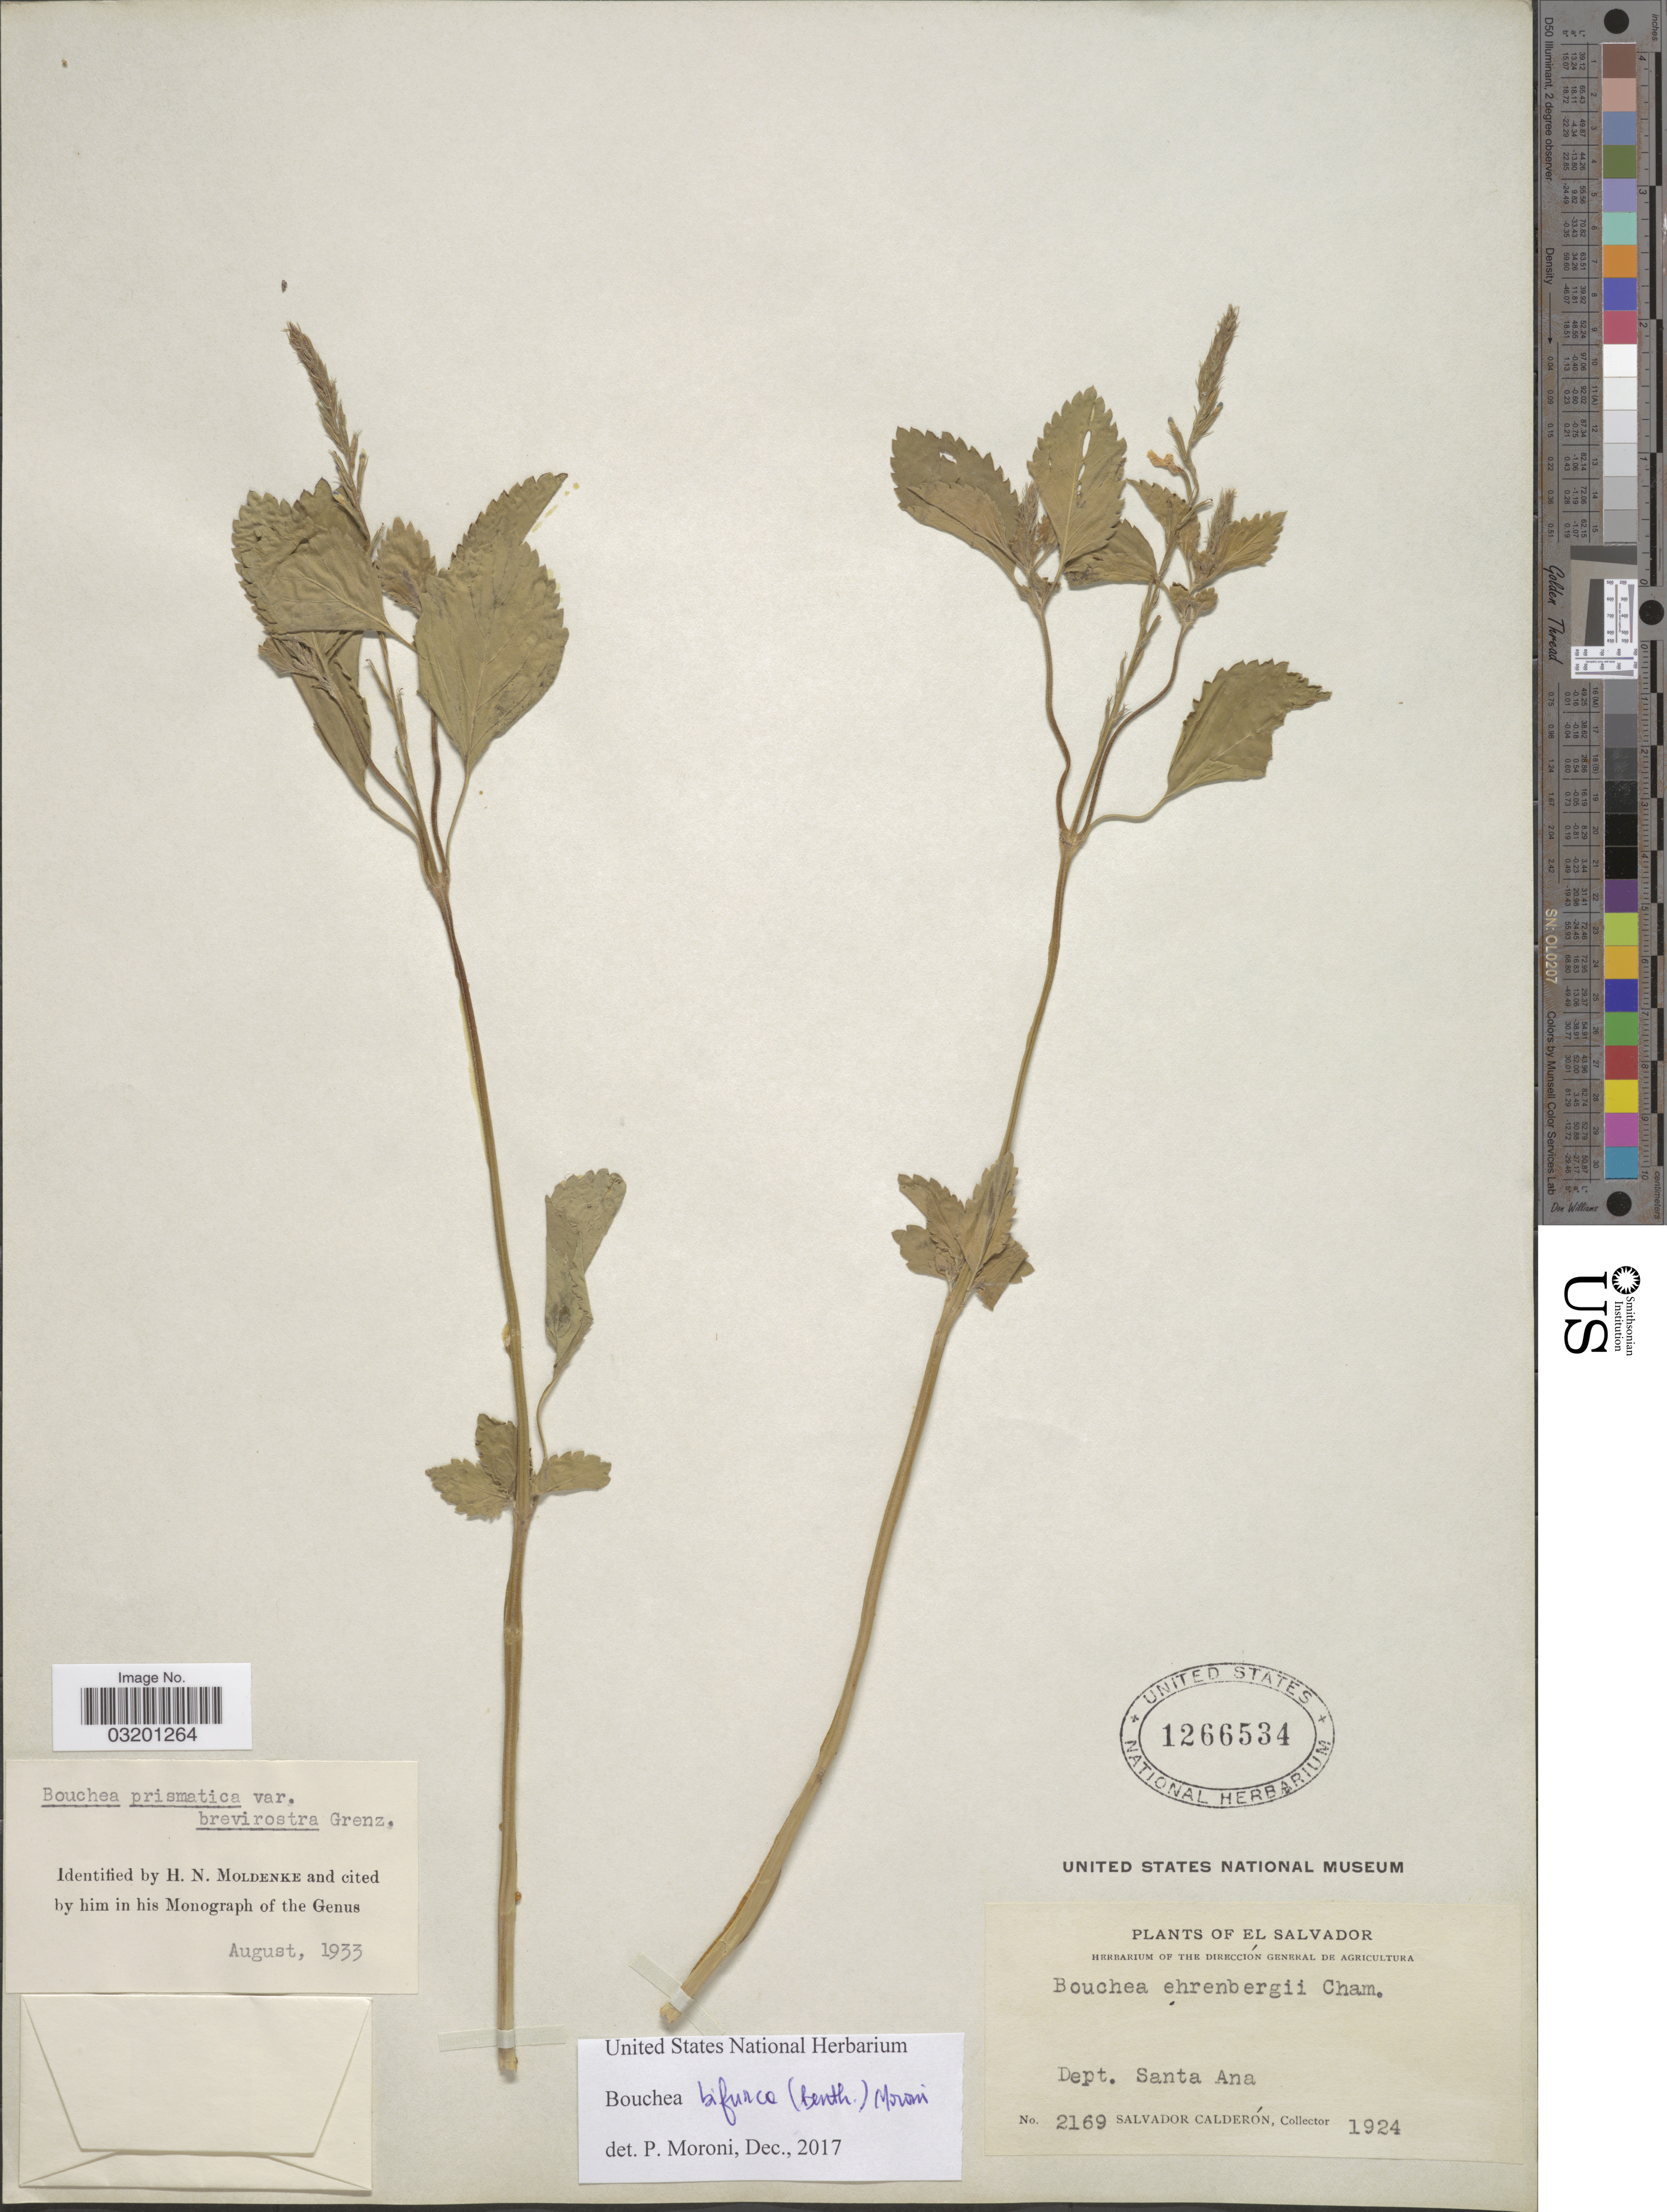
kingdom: Plantae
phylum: Tracheophyta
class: Magnoliopsida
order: Lamiales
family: Verbenaceae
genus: Bouchea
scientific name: Bouchea bifurca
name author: (Benth.) P. Moroni & N. O'Leary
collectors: S. Calderón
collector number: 2169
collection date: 1924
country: El Salvador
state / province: Santa Ana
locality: Dept. Santa Ana.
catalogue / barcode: US 1266534